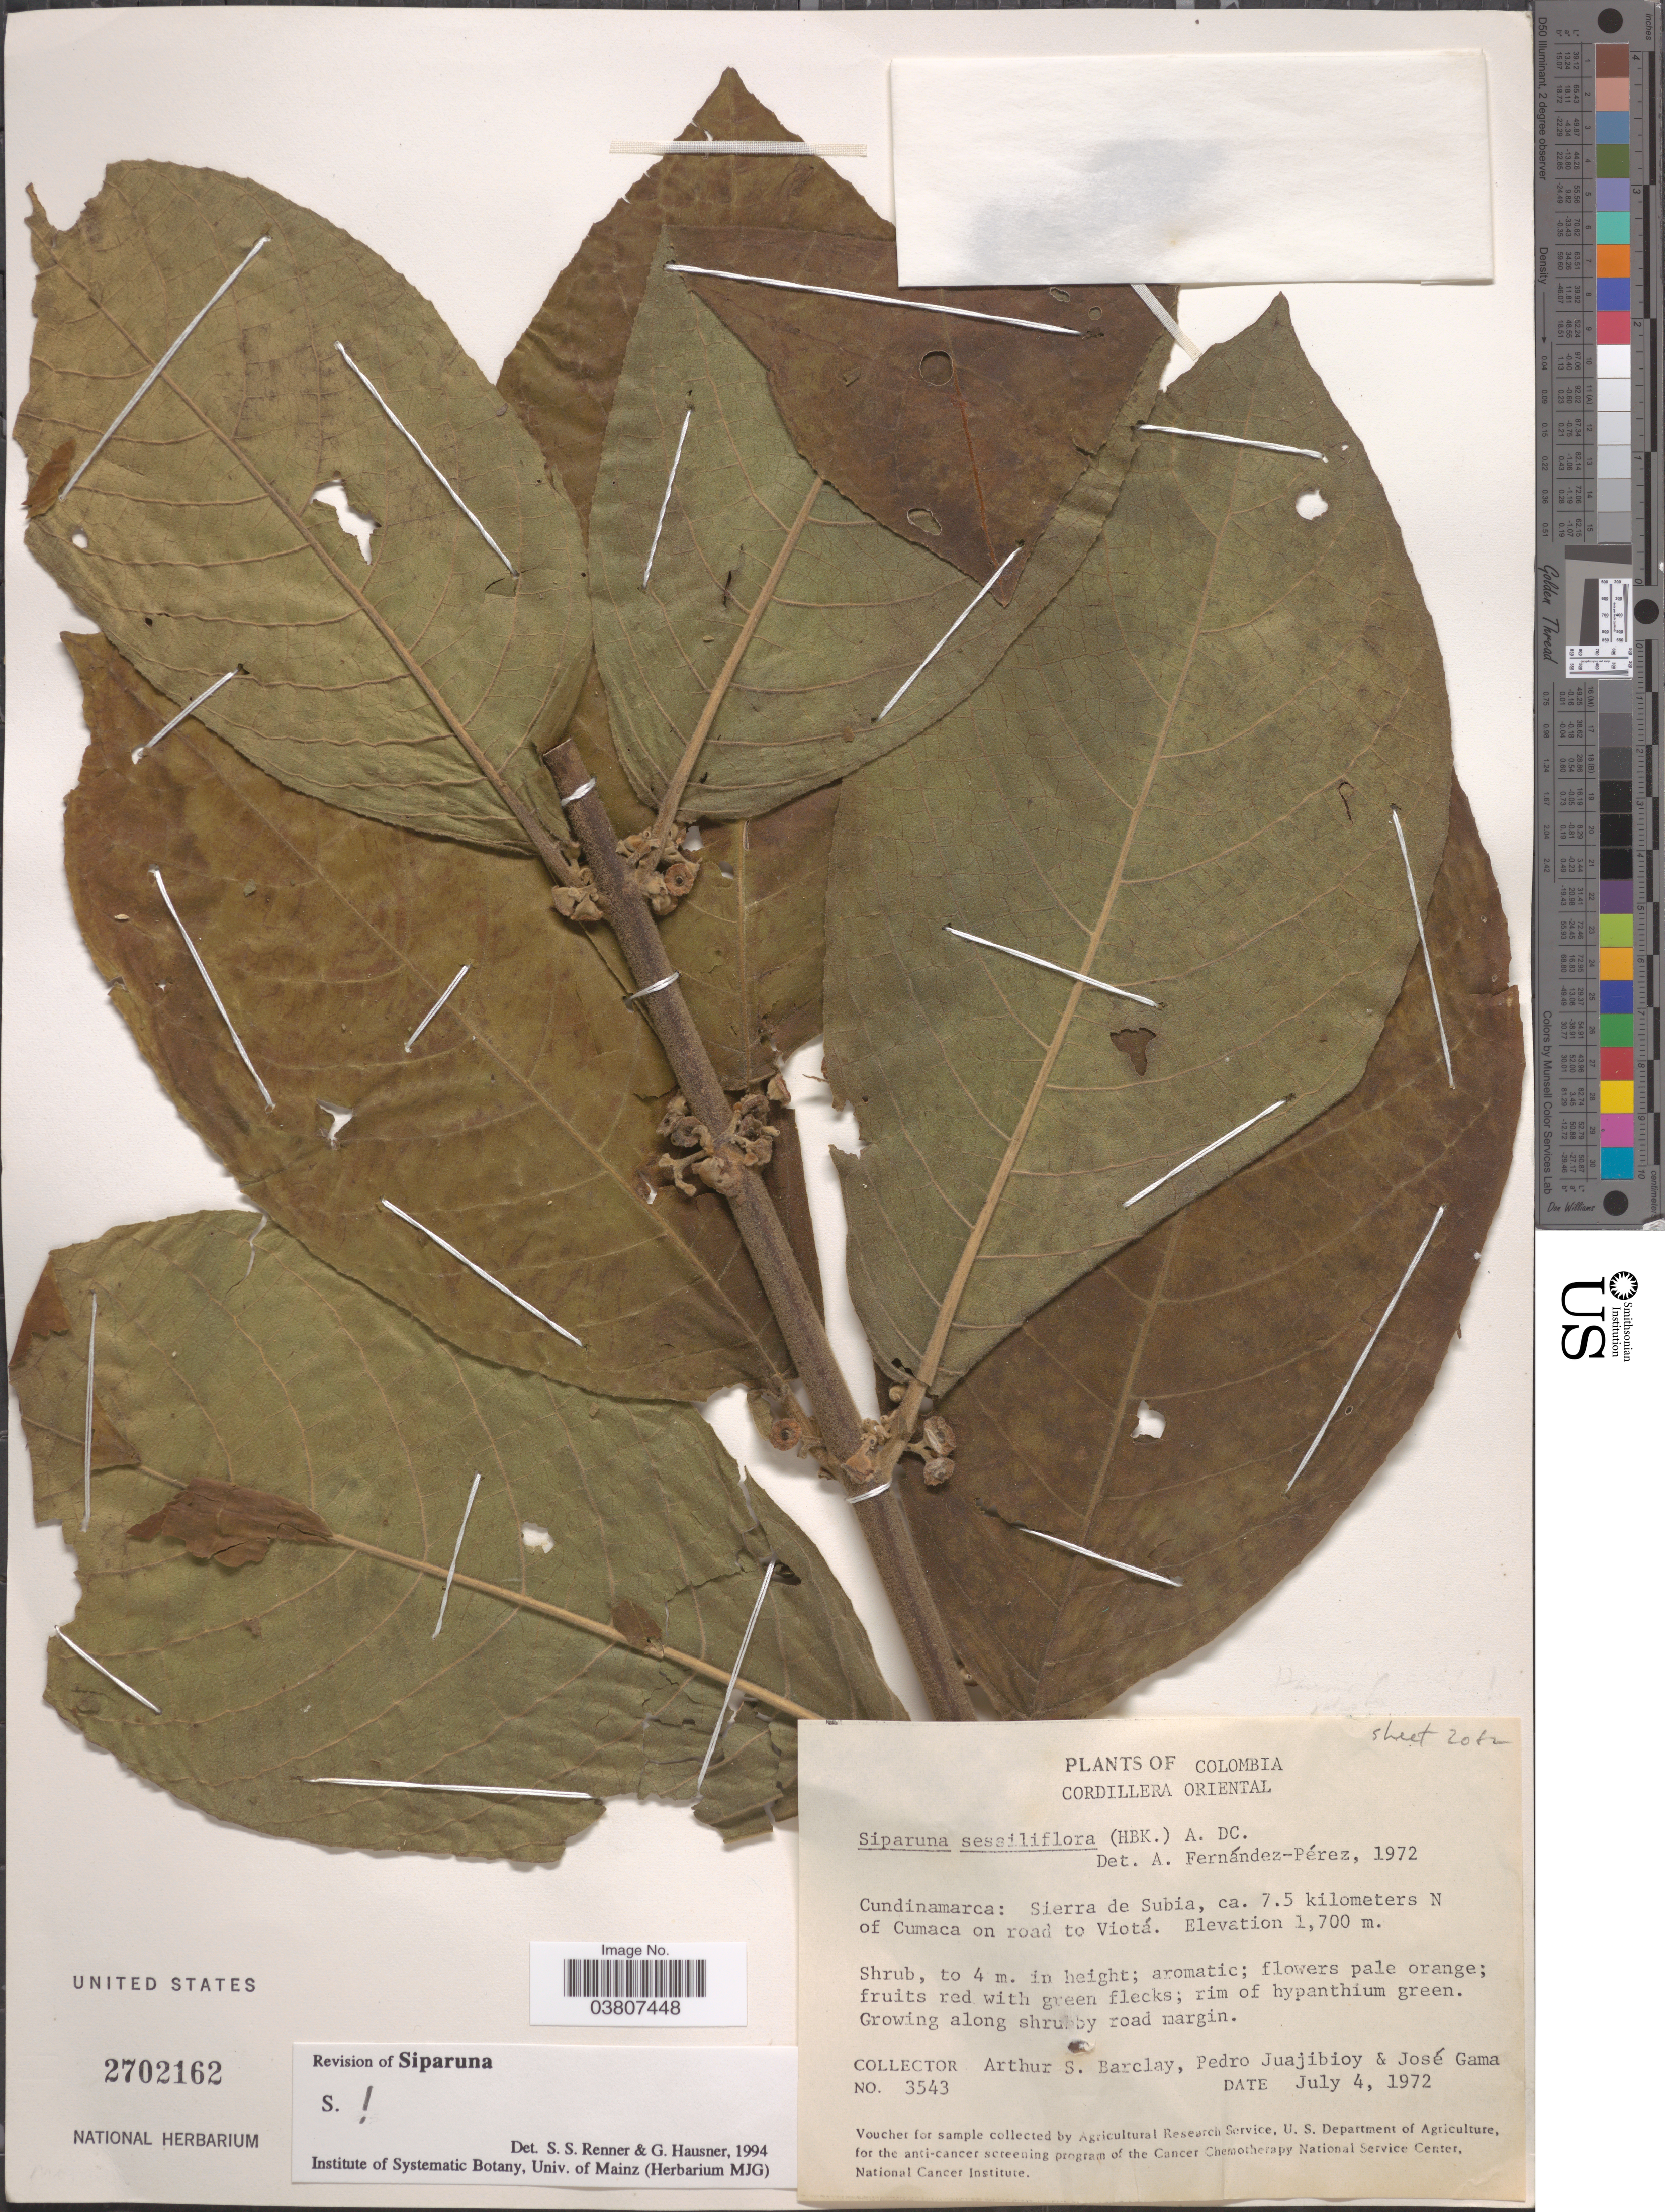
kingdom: Plantae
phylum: Tracheophyta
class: Magnoliopsida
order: Laurales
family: Siparunaceae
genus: Siparuna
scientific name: Siparuna sessiliflora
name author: (Kunth) A. DC.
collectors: A. S. Barclay, P. Juajibioy & J. Gama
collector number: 3543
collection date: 1972-07-04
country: Colombia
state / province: Cundinamarca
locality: Cordillera Oriental. Sierra de Subia, ca. 7.5 kilometers N of Cumaca on road to Viotá. Along shrubby road margin.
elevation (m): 1700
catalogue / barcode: US 2702162